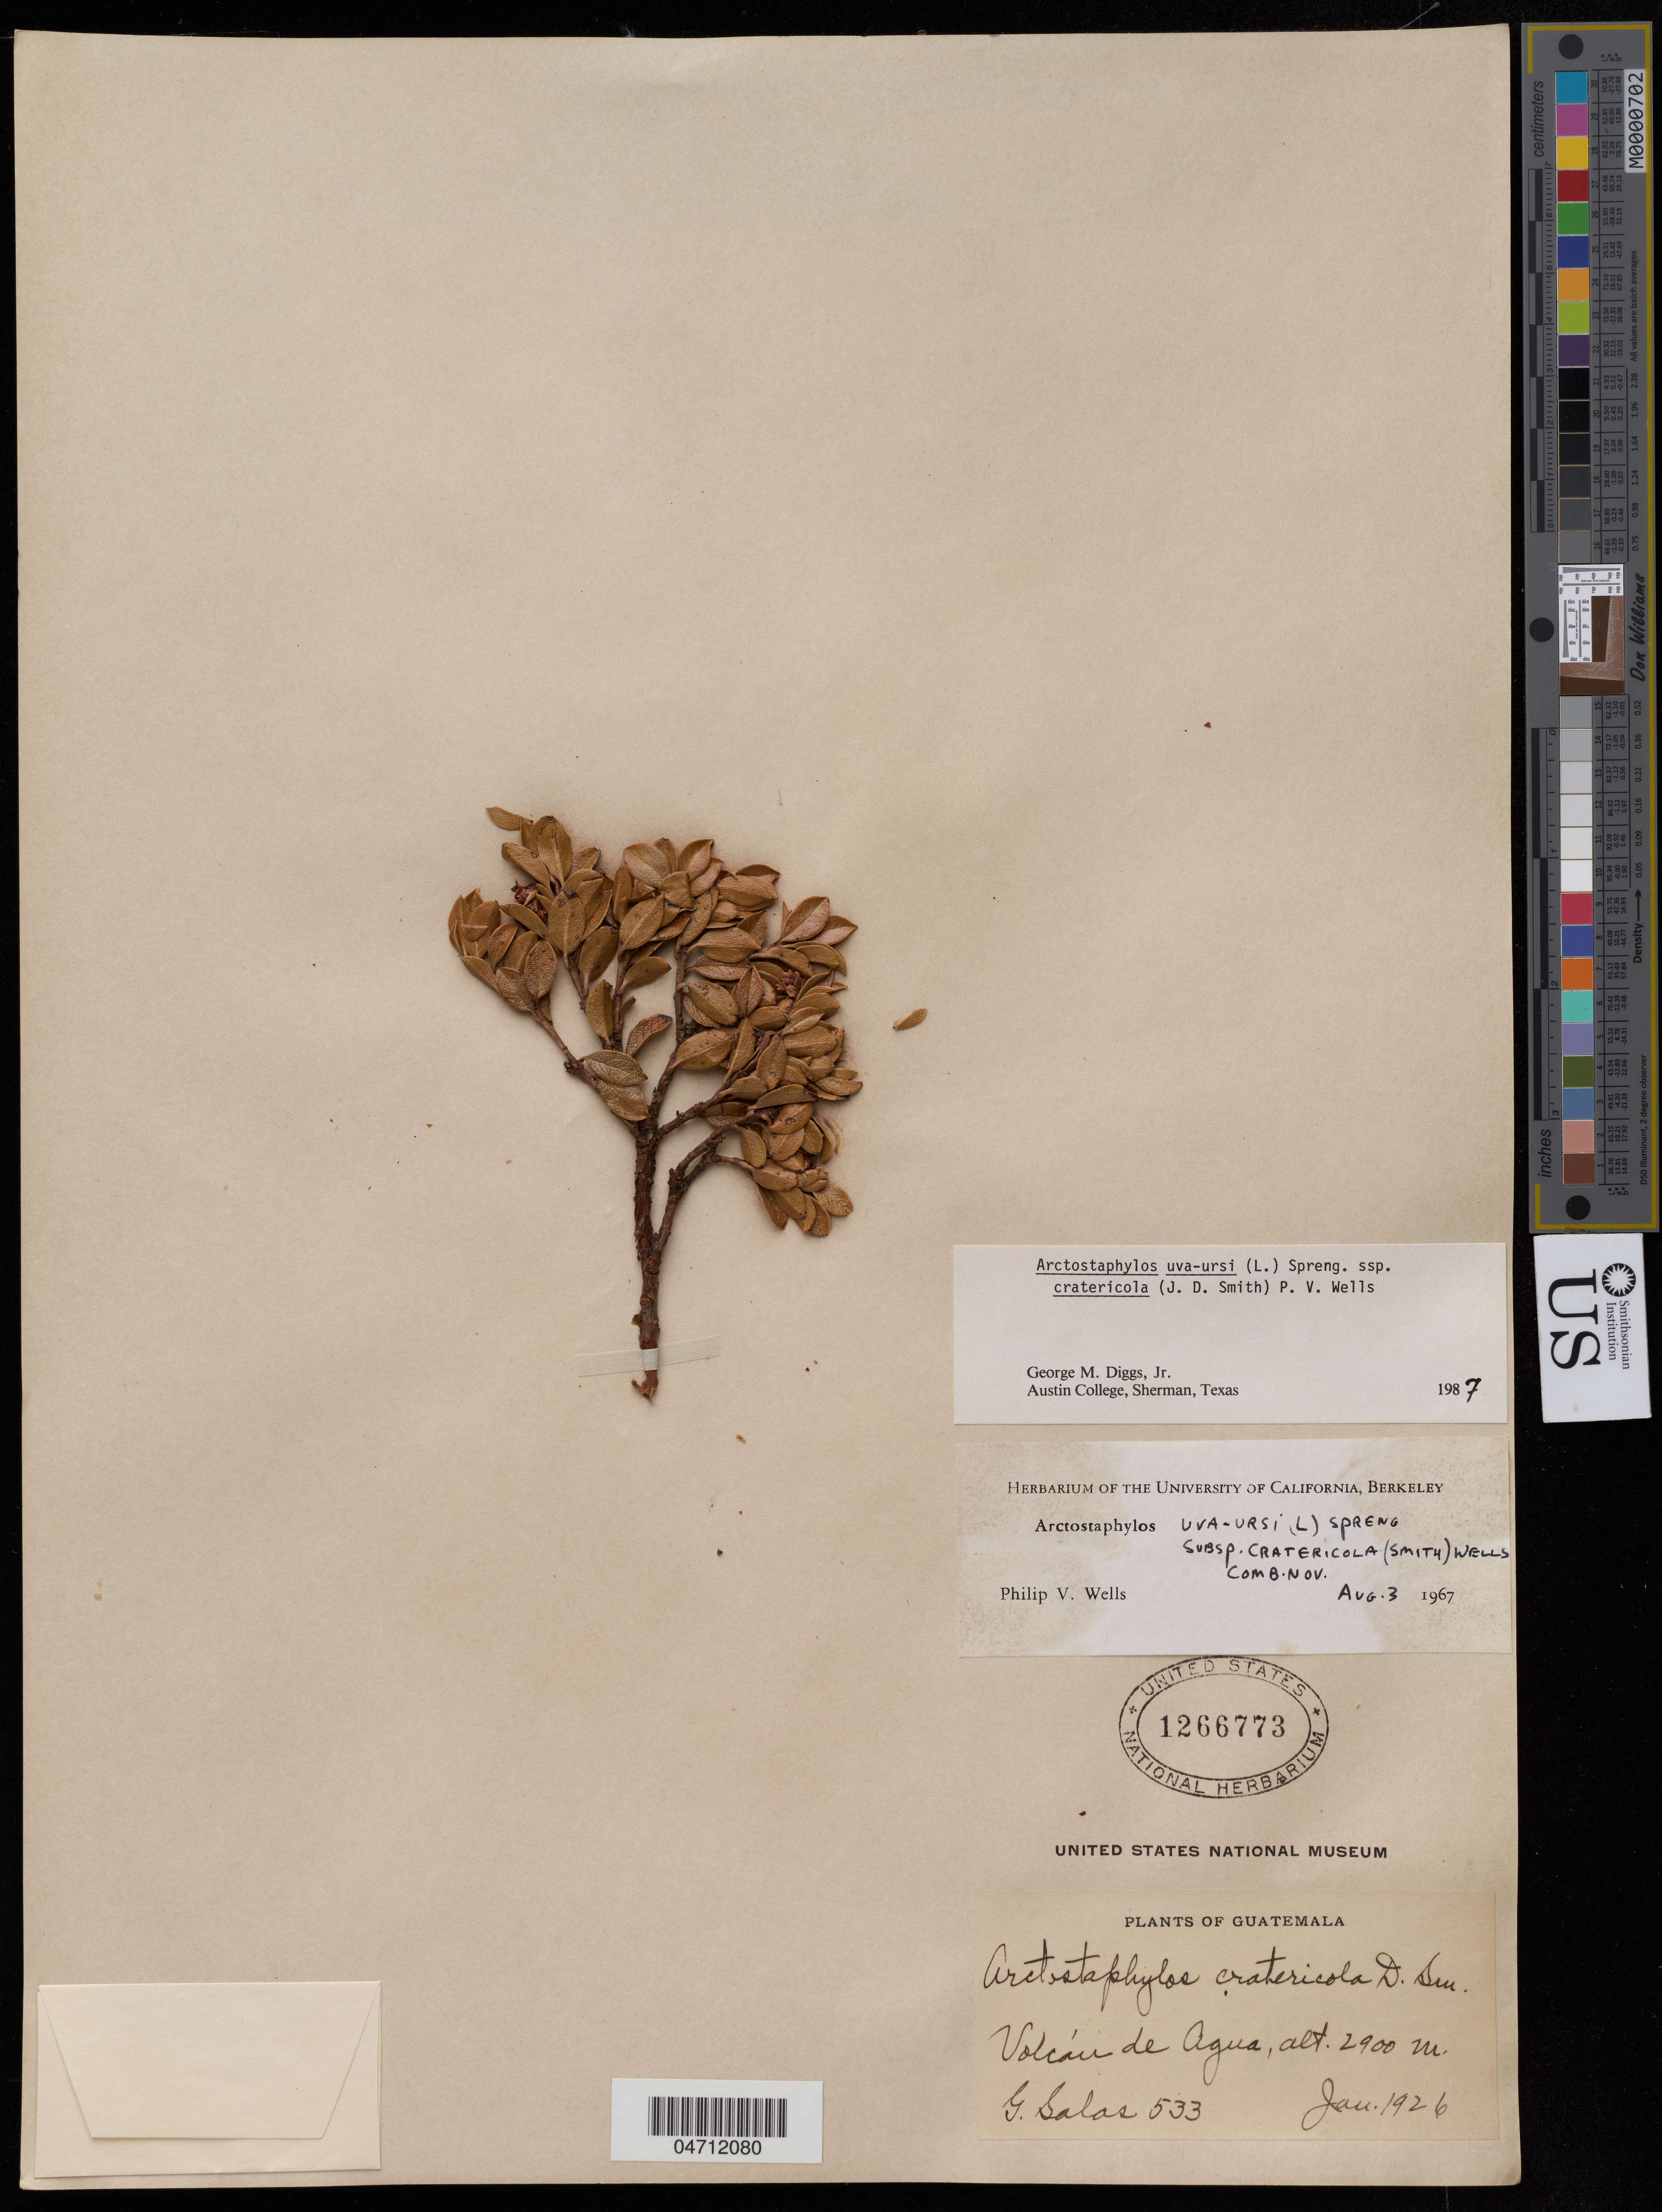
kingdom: Plantae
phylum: Tracheophyta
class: Magnoliopsida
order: Ericales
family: Ericaceae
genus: Arctostaphylos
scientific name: Arctostaphylos uva-ursi subsp. cratericola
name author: (Donn. Sm.) P.V. Wells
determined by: Diggs, George Minor, Jr.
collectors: G. Galas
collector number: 533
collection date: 1926-01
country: Guatemala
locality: Volcan de Aqua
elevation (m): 2900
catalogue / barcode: US 1266773